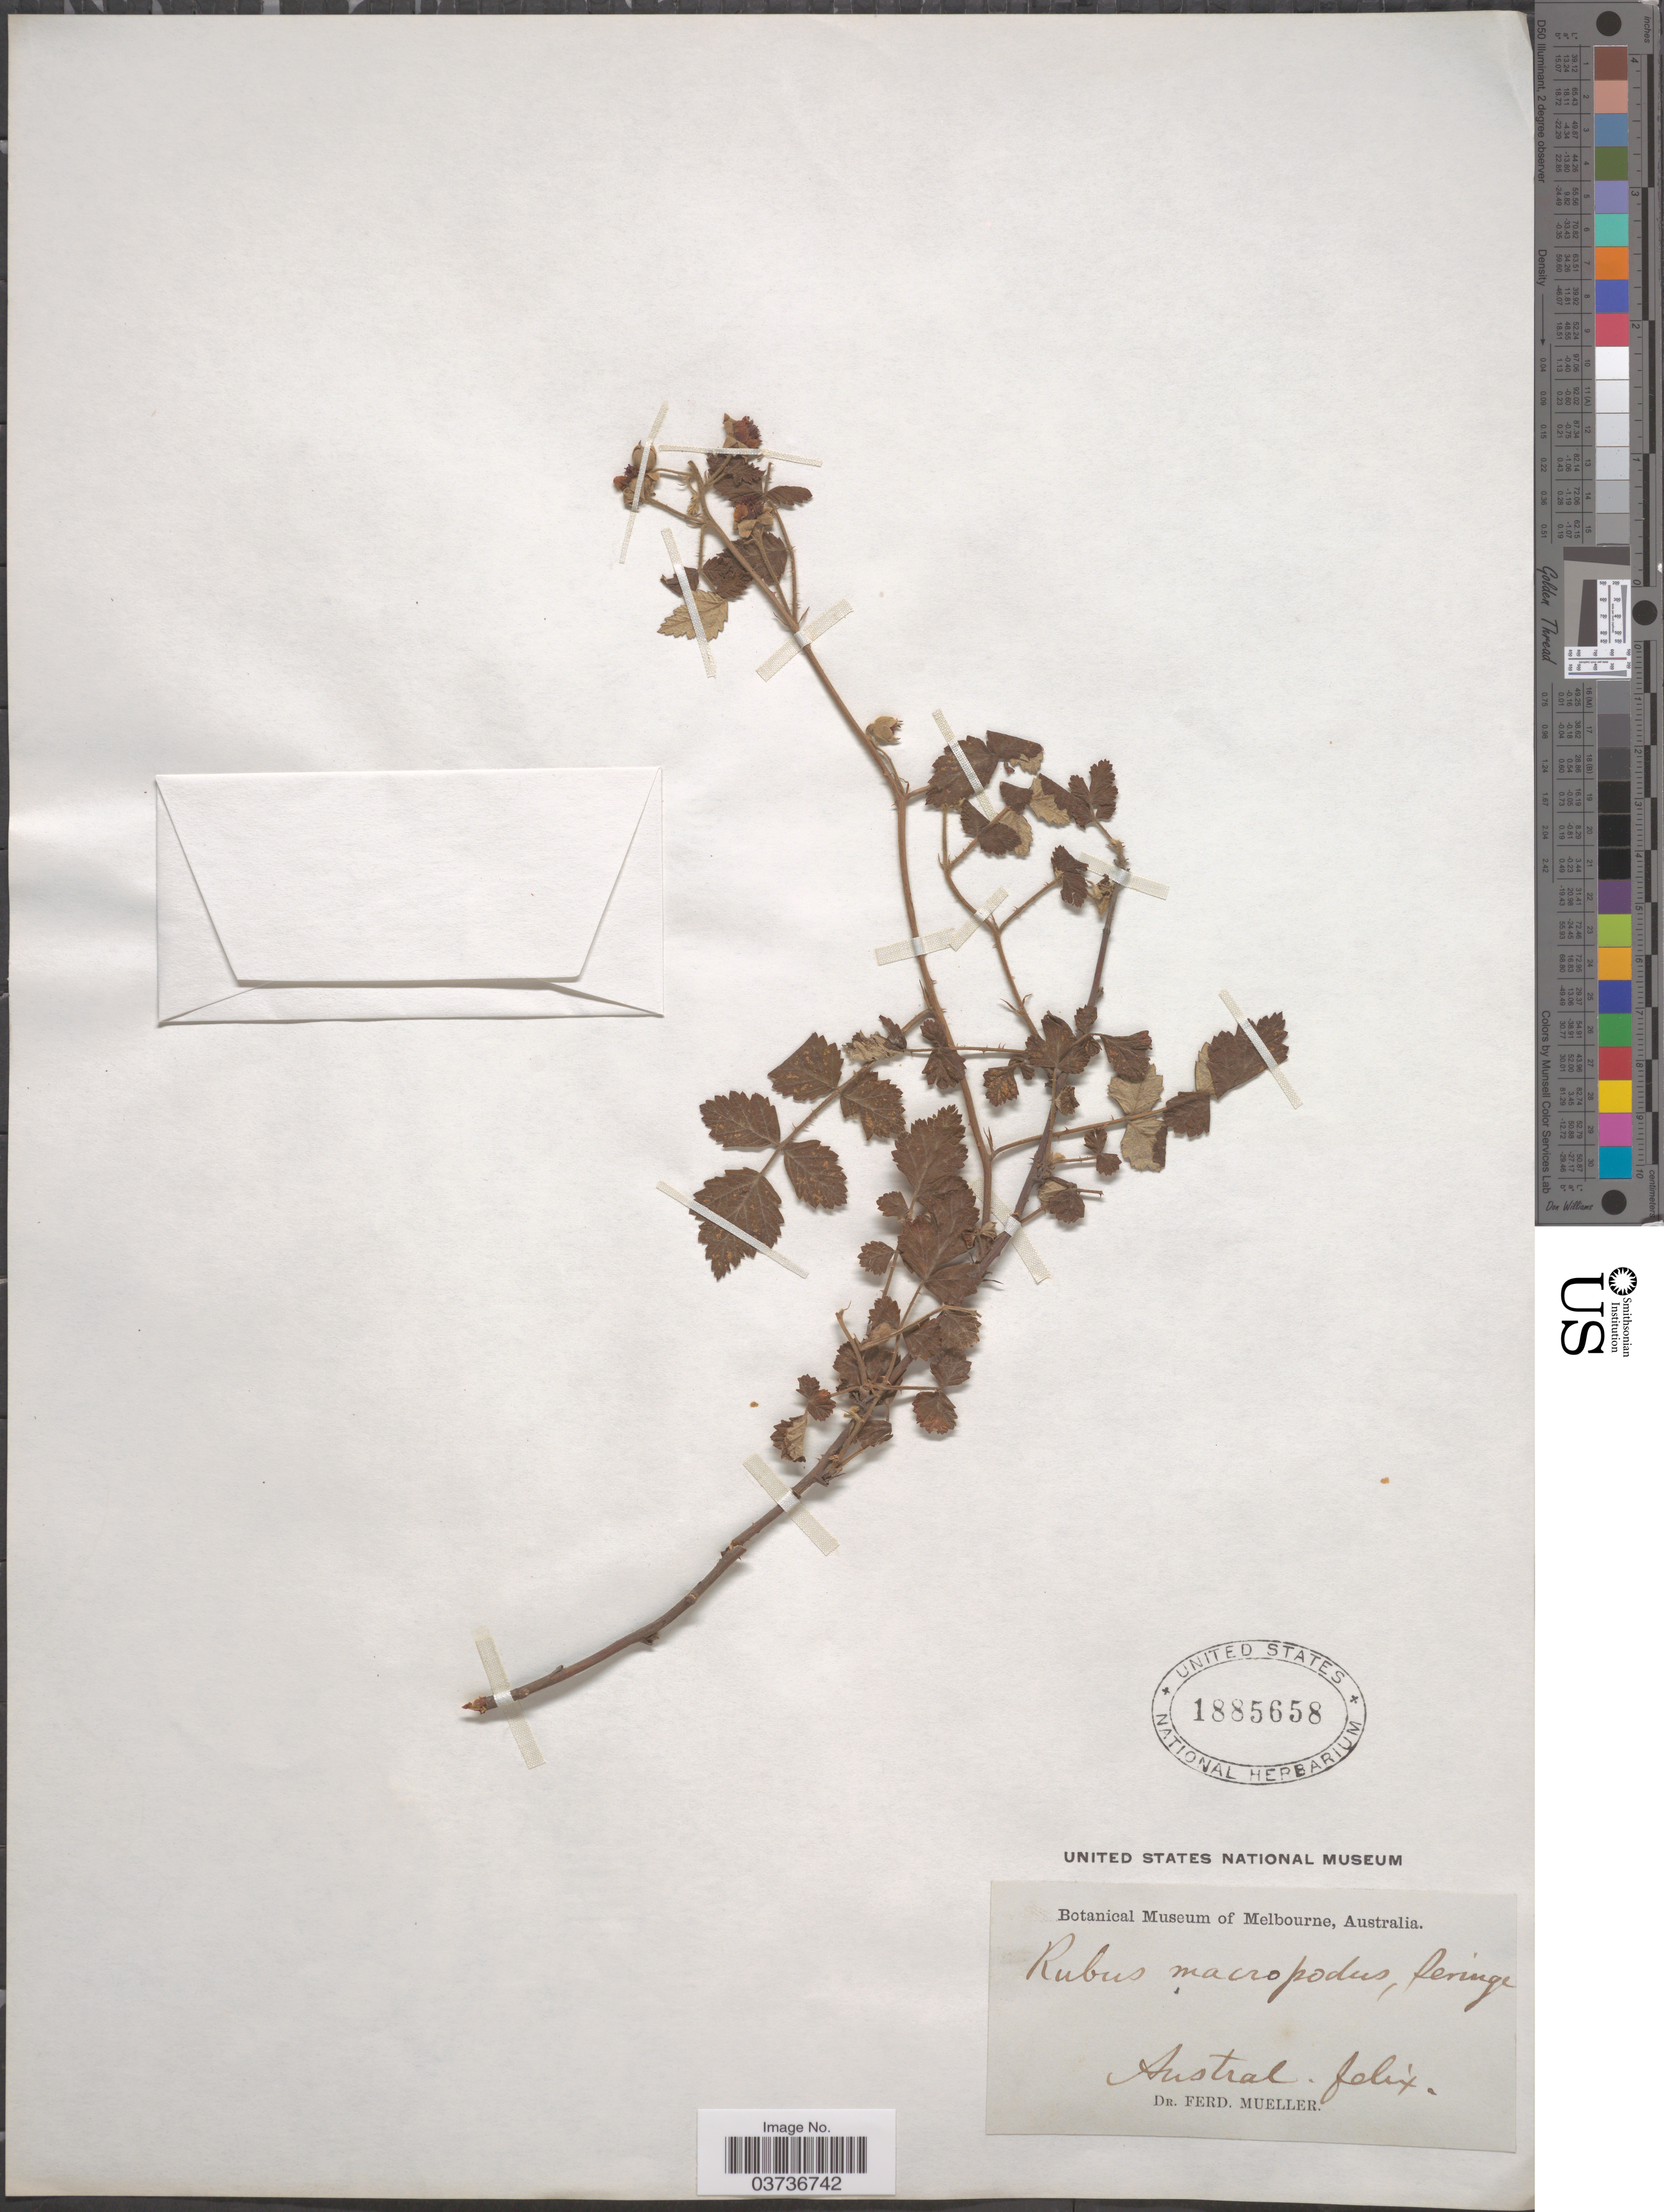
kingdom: Plantae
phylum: Tracheophyta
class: Magnoliopsida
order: Rosales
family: Rosaceae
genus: Rubus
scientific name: Rubus parvifolius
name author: L.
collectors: F. Mueller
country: Australia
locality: Felix.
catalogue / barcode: US 1885658